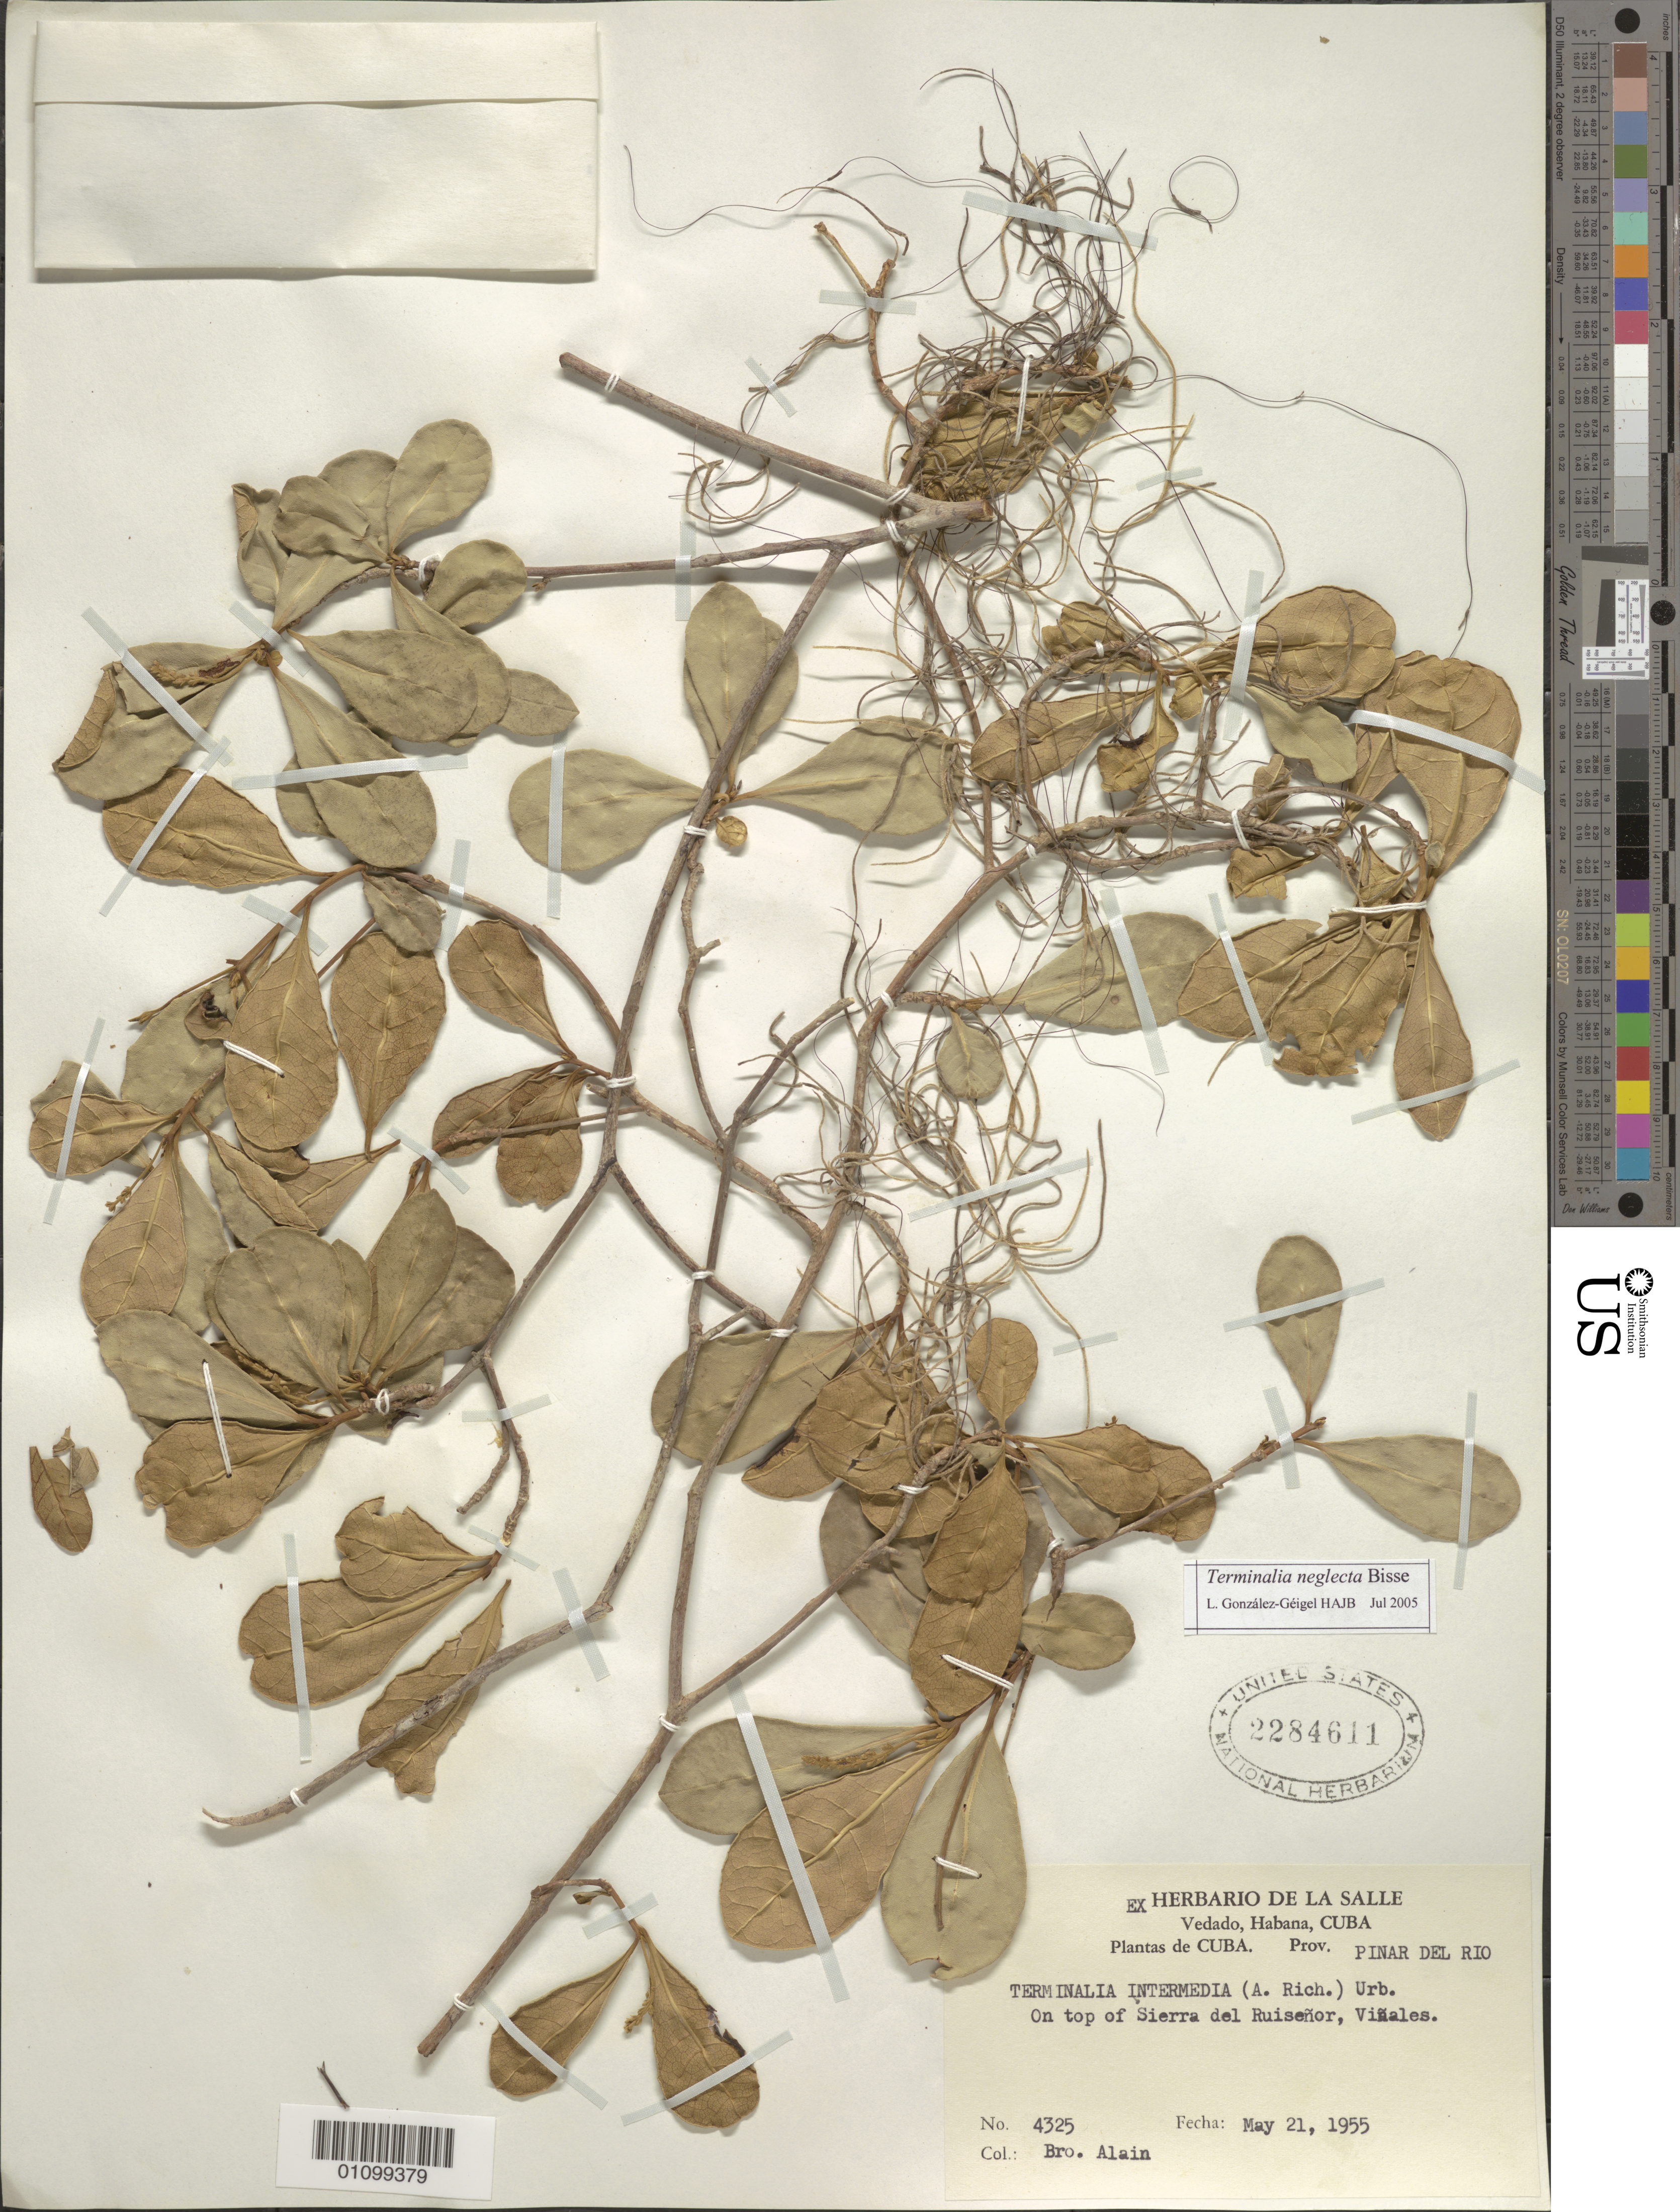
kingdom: Plantae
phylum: Tracheophyta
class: Magnoliopsida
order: Myrtales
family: Combretaceae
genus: Terminalia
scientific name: Terminalia neglecta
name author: Bisse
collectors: A. H. Liogier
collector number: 4325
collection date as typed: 21 May 1955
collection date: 1955-05-21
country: Cuba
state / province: Pinar del Rio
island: Cuba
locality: On top of Sierra del Ruisenor, Vinales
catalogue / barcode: US 2284611